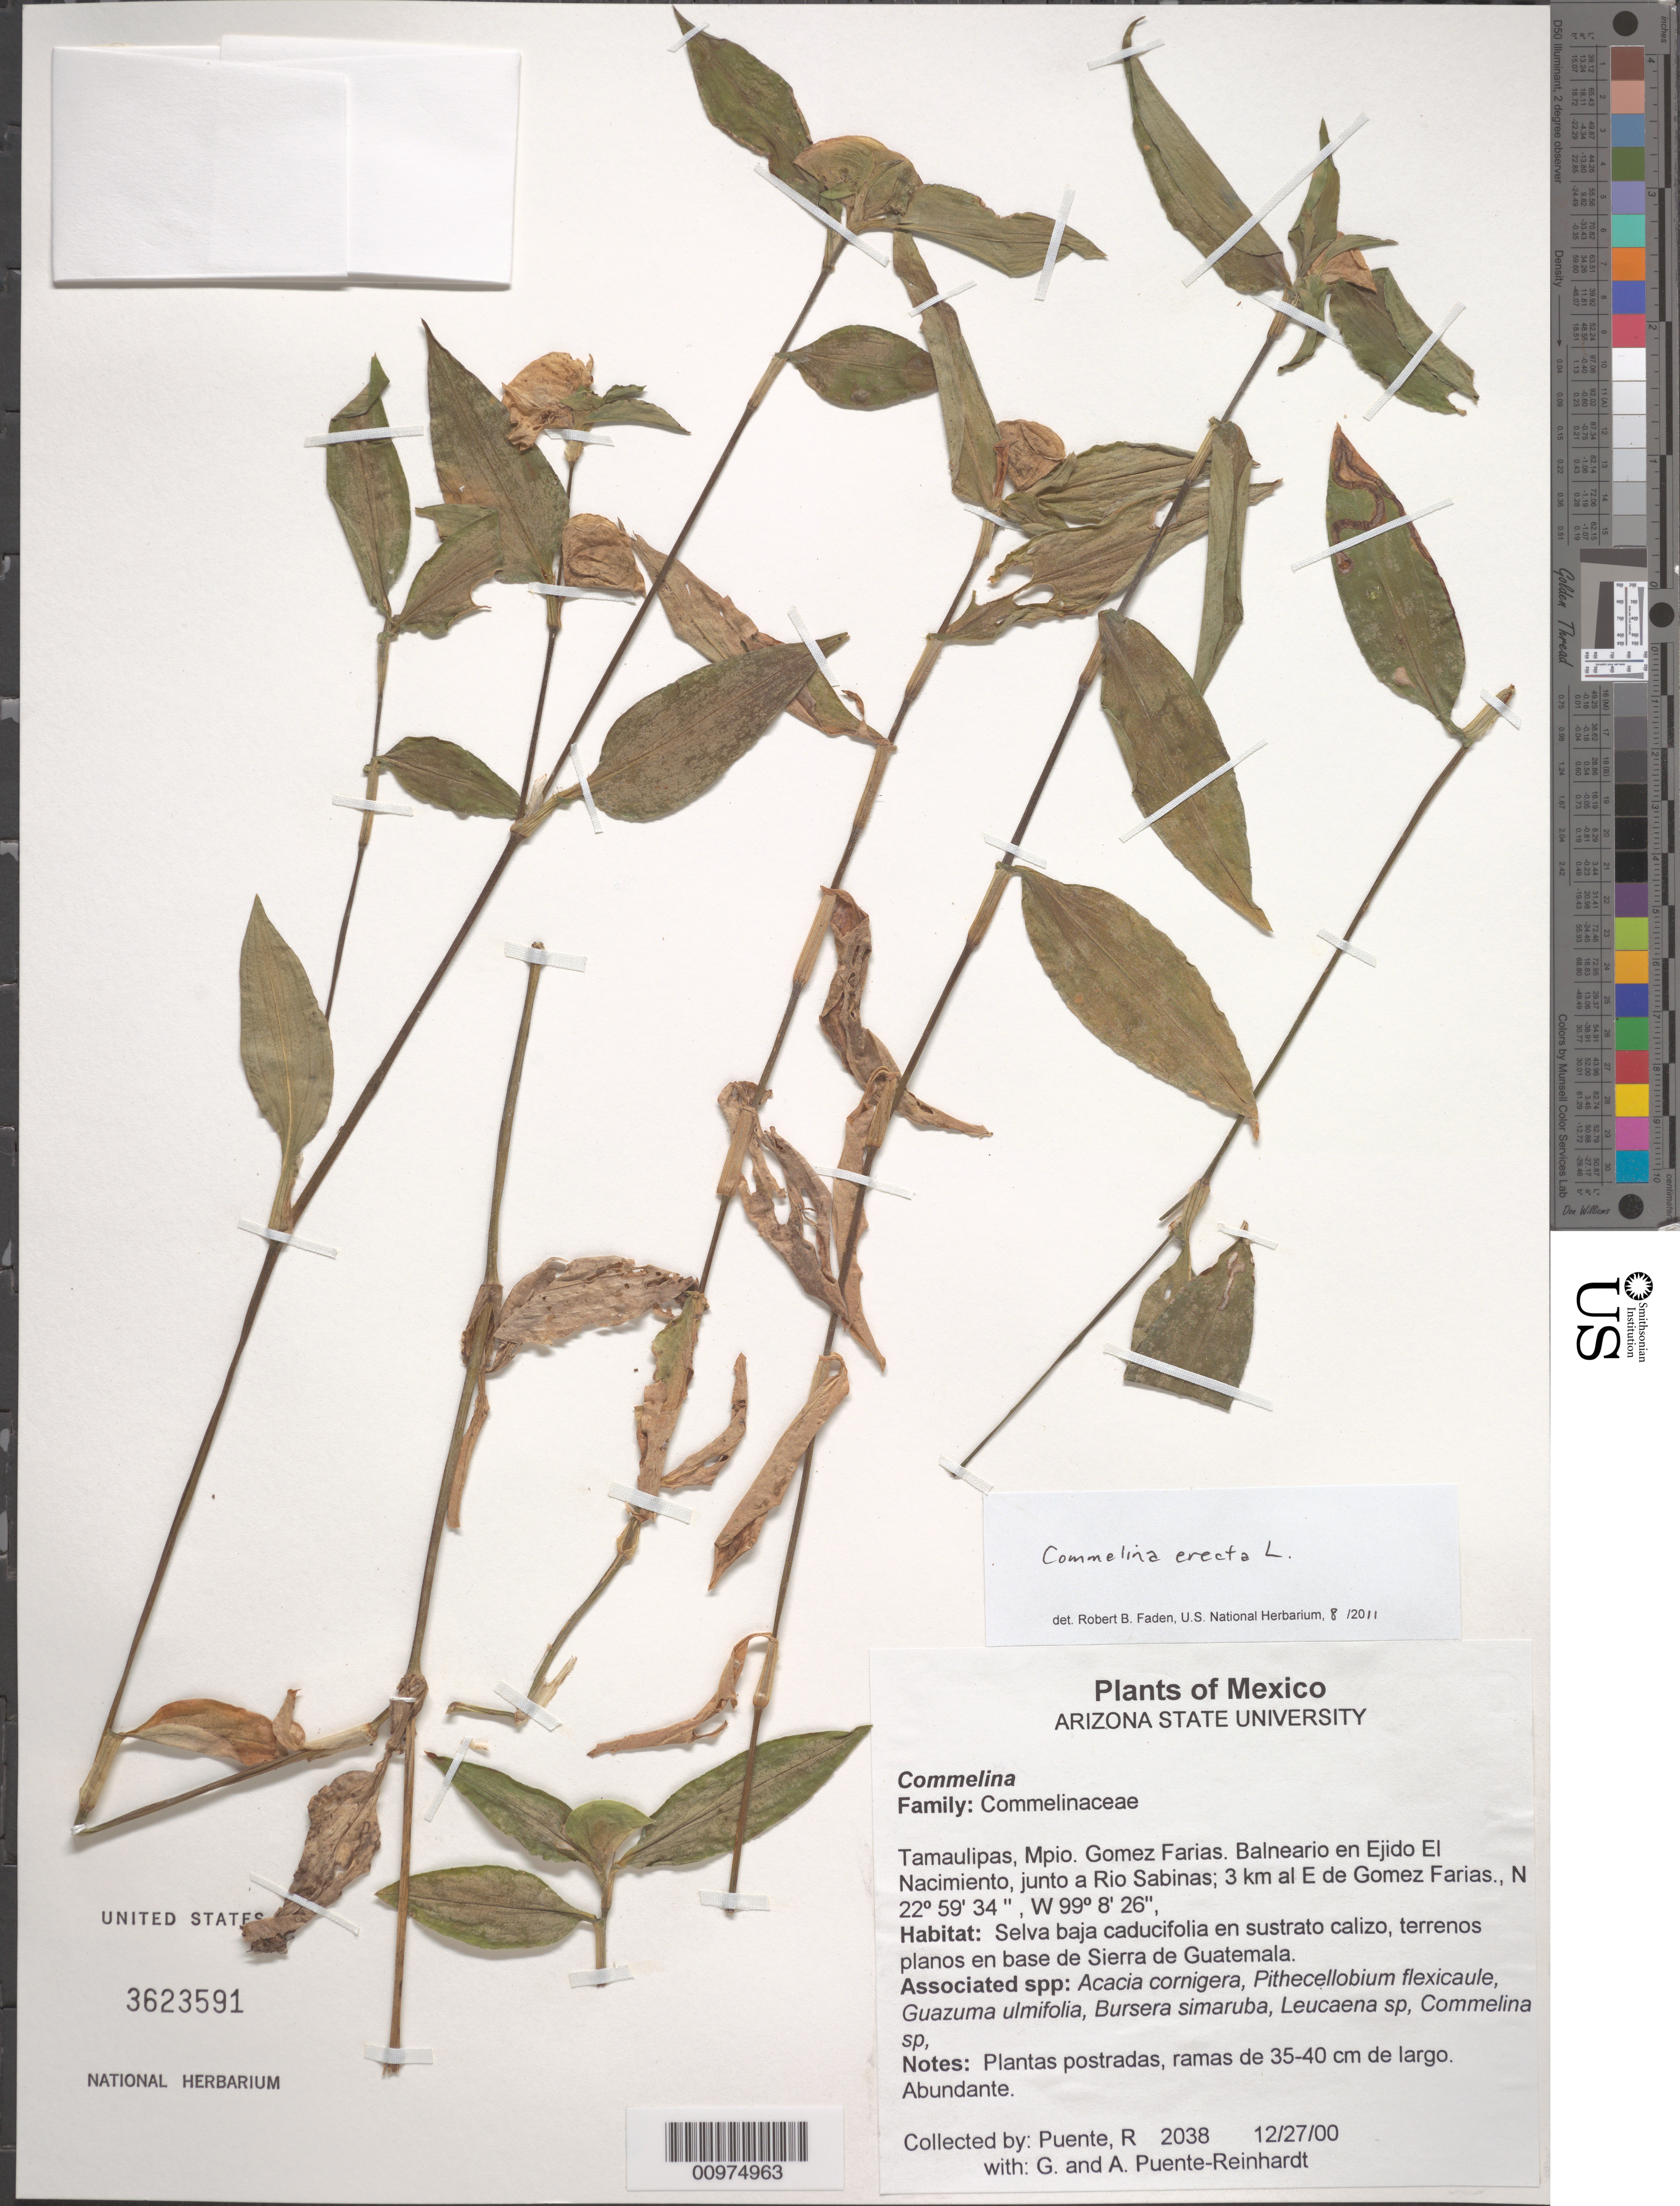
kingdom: Plantae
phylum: Tracheophyta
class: Liliopsida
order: Commelinales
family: Commelinaceae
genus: Commelina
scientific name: Commelina erecta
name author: L.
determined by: Faden, Robert B., (US), Smithsonian Institution - National Museum of Natural History (UNITED STATES)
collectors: R. Puente, G. Puente-Reinhardt & A. Puente-Reinhardt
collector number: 2038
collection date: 2000-12-27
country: Mexico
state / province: Tamaulipas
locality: Mpio. Gomez Farias. Balneario en Ejido El Nacimiento, junto a Rio Sabinas;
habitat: Selva baja caducifolia en sustrato calizo0, terrenos planos en base de Sierra de Guatemala.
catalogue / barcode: US 3623591